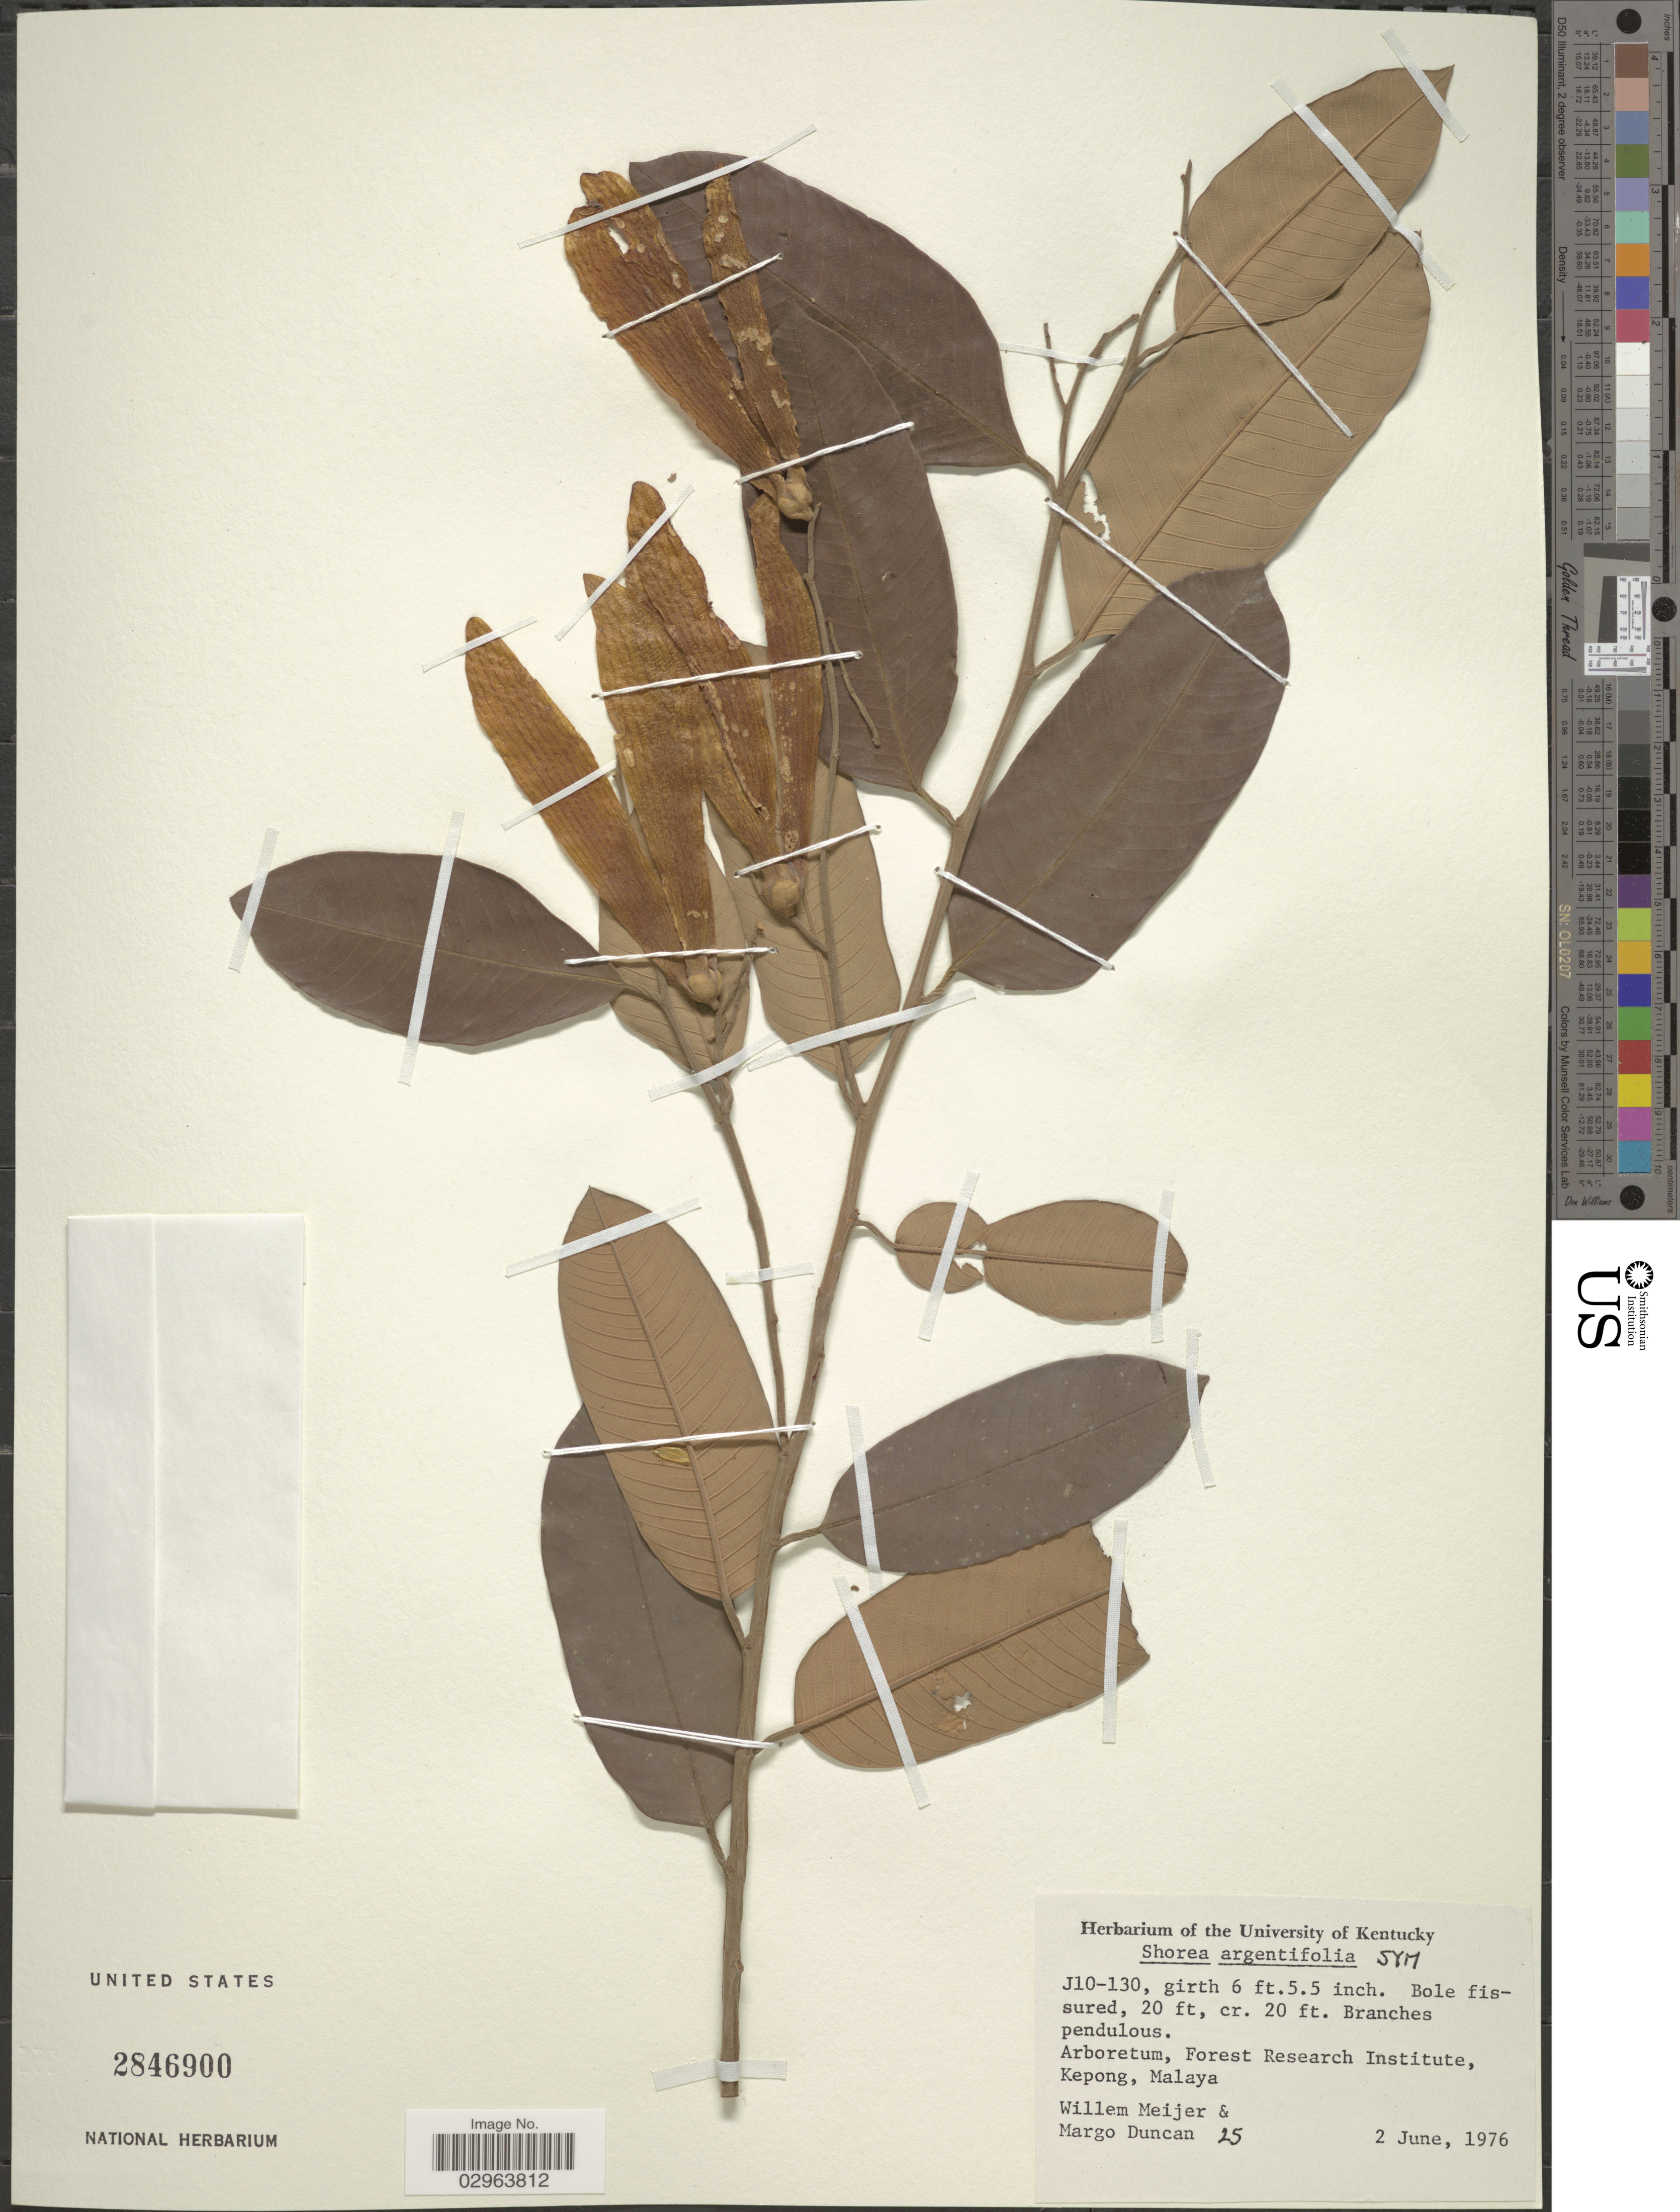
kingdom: Plantae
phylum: Tracheophyta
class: Magnoliopsida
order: Malvales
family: Dipterocarpaceae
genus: Rubroshorea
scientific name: Rubroshorea argentifolia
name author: (Symington) P.S. Ashton & J. Heck.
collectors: W. Meijer & M. Duncan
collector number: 25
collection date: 1976-06-02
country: Malaysia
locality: Arboretum, Forest Research Institute, Kepong, Malaya.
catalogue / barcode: US 2846900